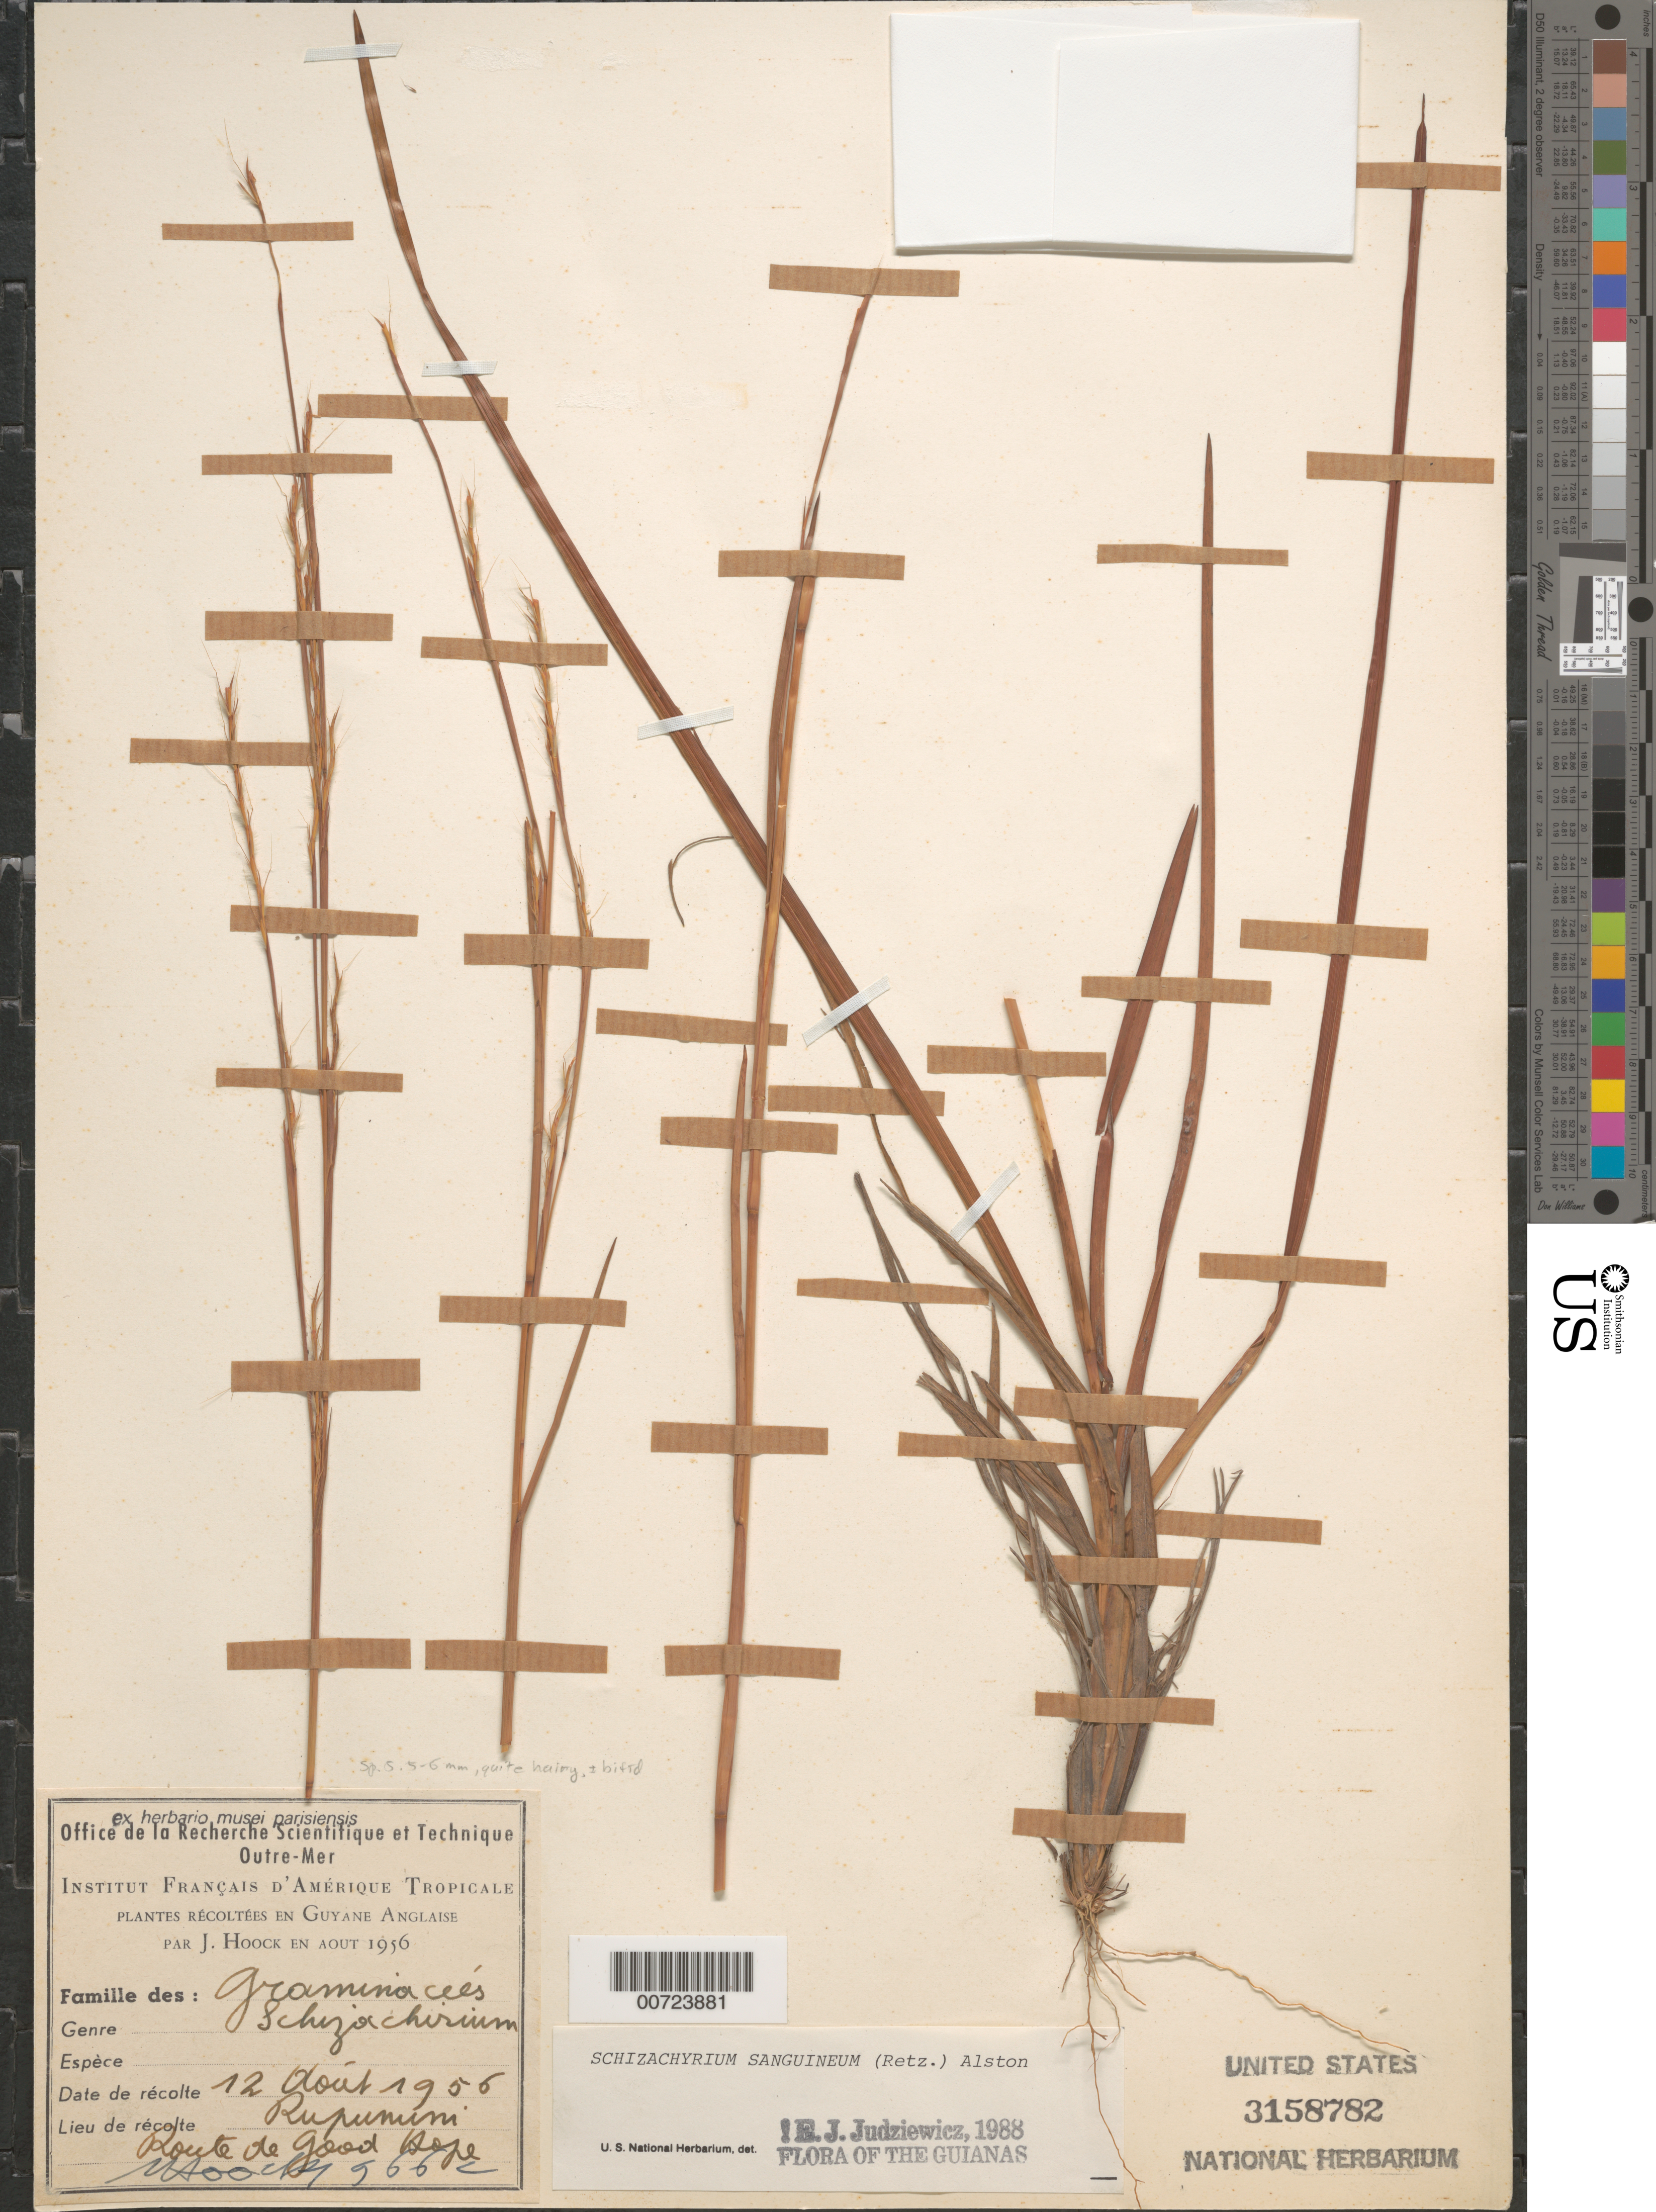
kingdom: Plantae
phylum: Tracheophyta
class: Liliopsida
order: Poales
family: Poaceae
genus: Schizachyrium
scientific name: Schizachyrium sanguineum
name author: (Retz.) Alston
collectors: J. Hoock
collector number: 966c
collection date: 1956-08-12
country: Guyana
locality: Guyane Anglaise. Rupununi. Route de Good Hope.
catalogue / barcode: US 3158782